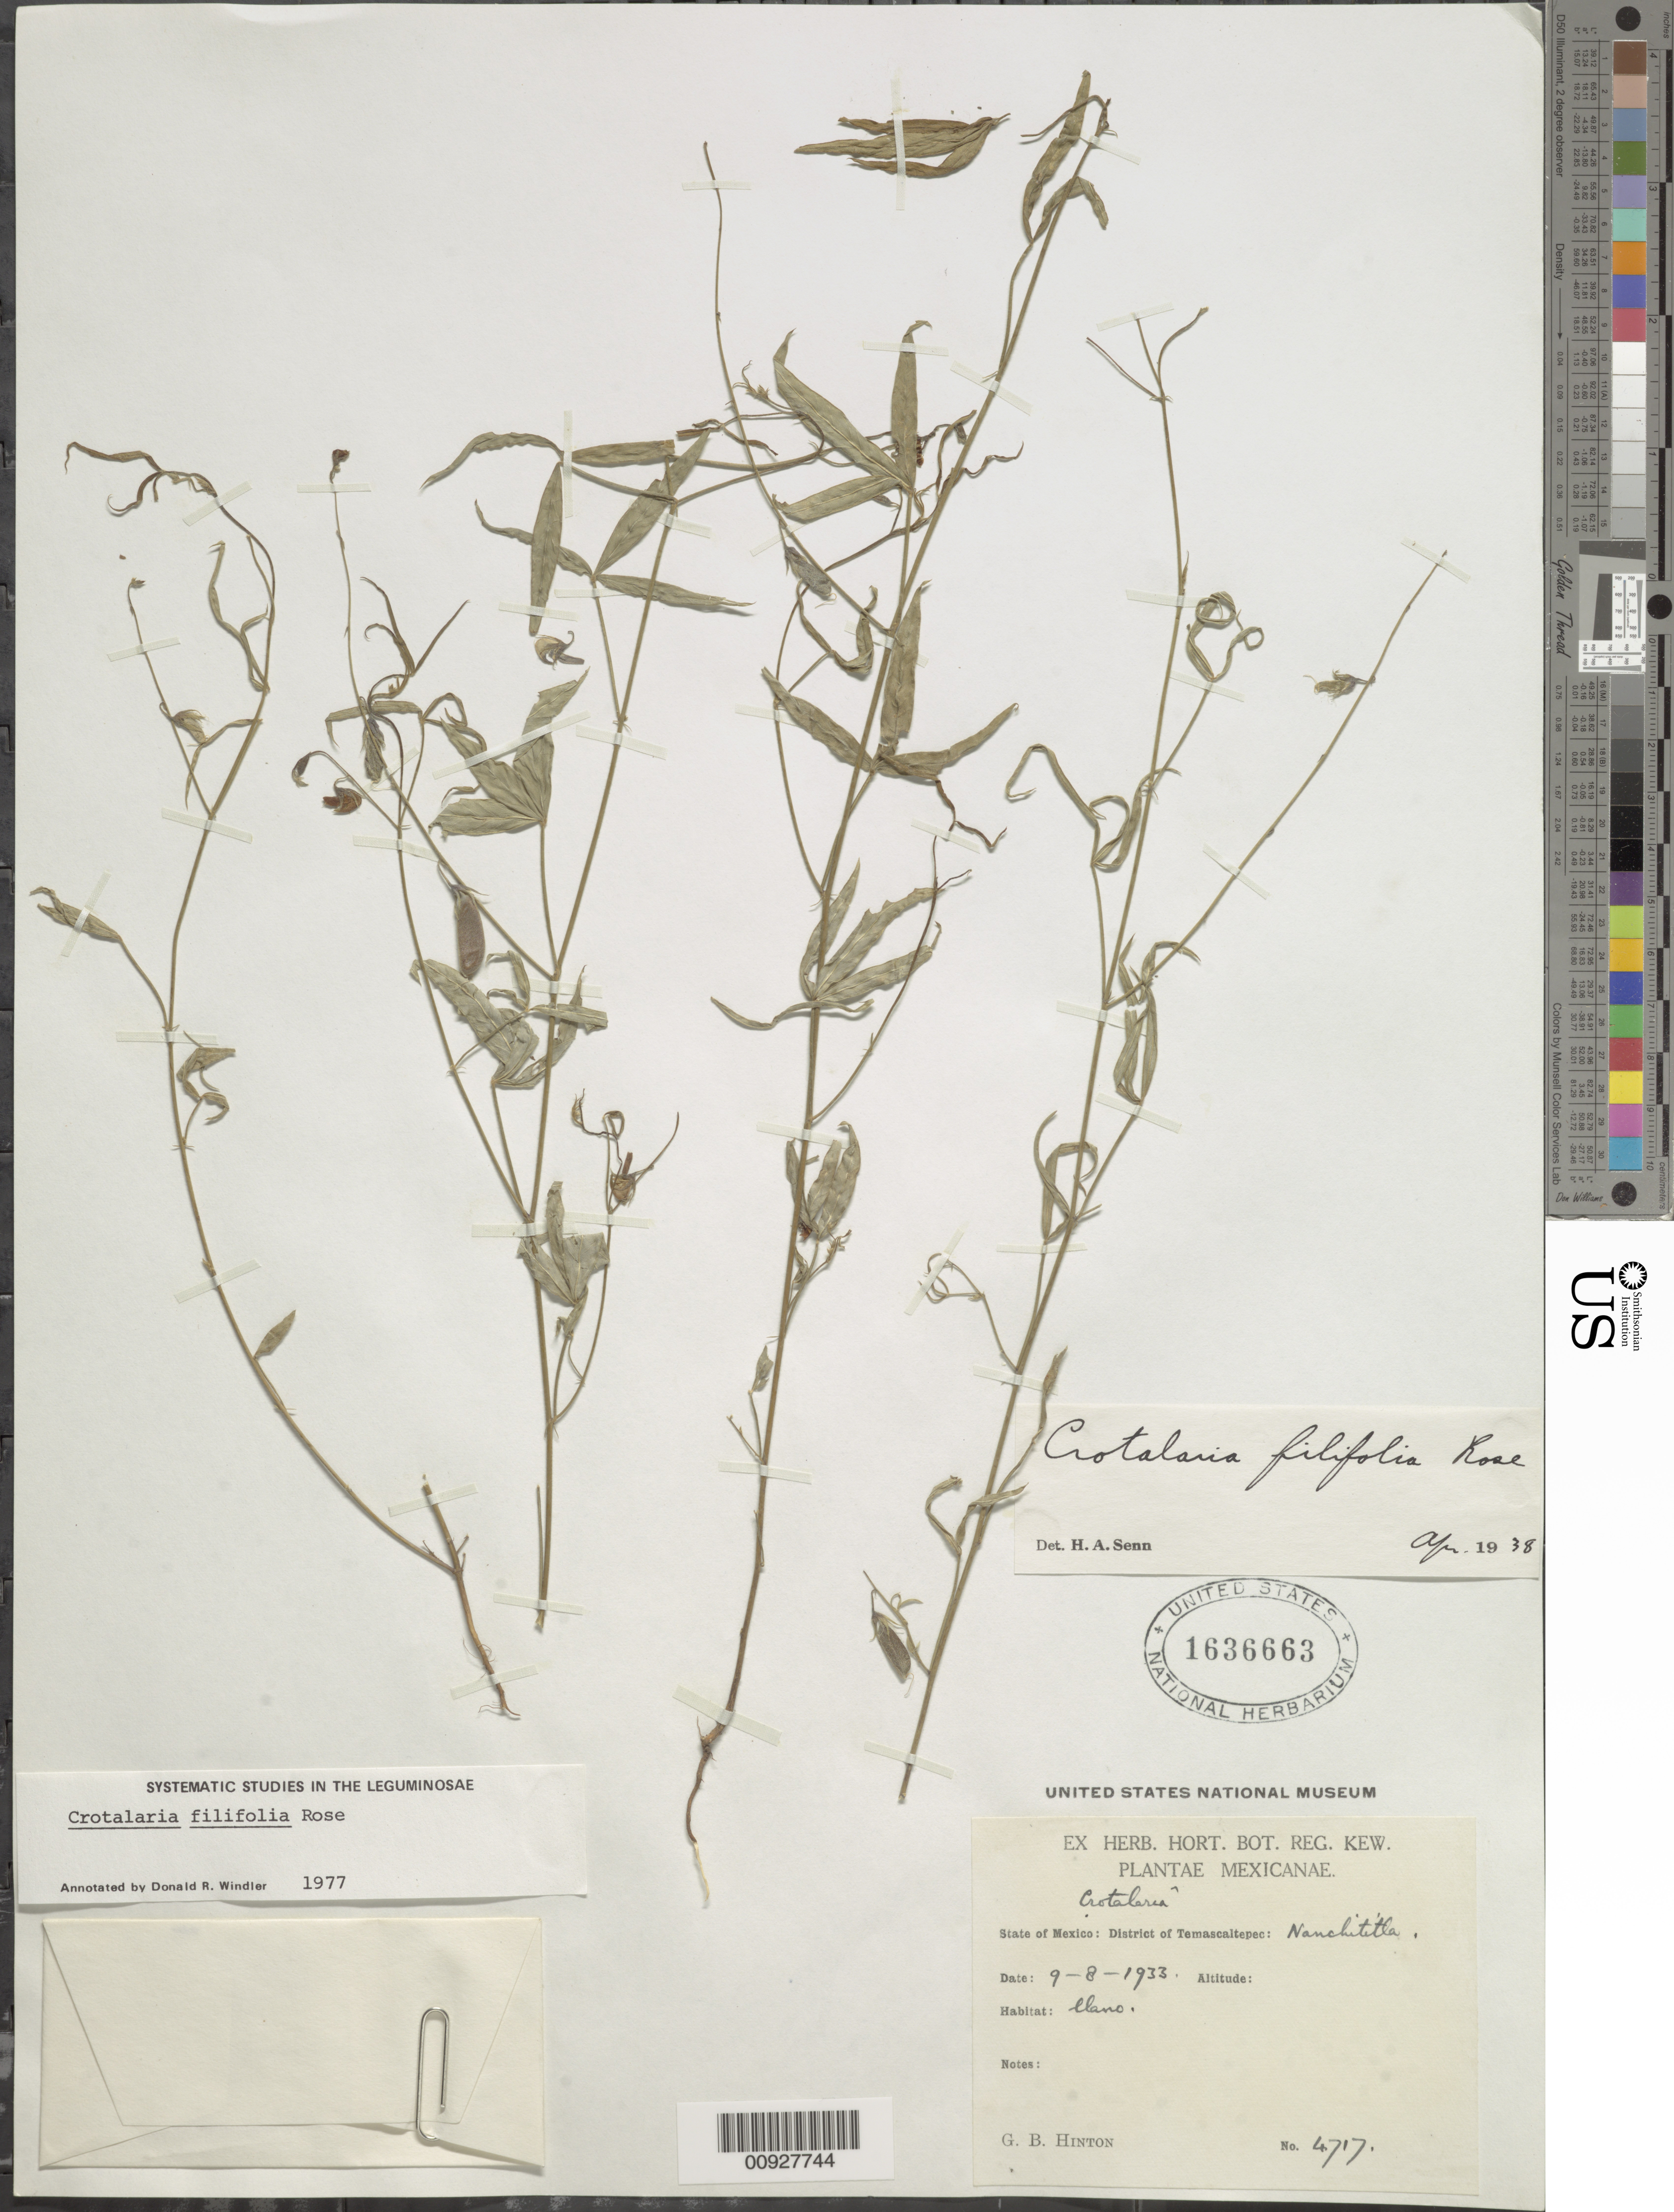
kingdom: Plantae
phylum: Tracheophyta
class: Magnoliopsida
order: Fabales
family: Fabaceae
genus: Crotalaria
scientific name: Crotalaria filifolia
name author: Rose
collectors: G. B. Hinton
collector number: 4717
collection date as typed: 08 Sep 1933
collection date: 1933-09-08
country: Mexico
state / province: México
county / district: Temascaltepec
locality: State of Mexico: District of Temascaltepec: Nanchititla.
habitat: Llano.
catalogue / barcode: US 1636663